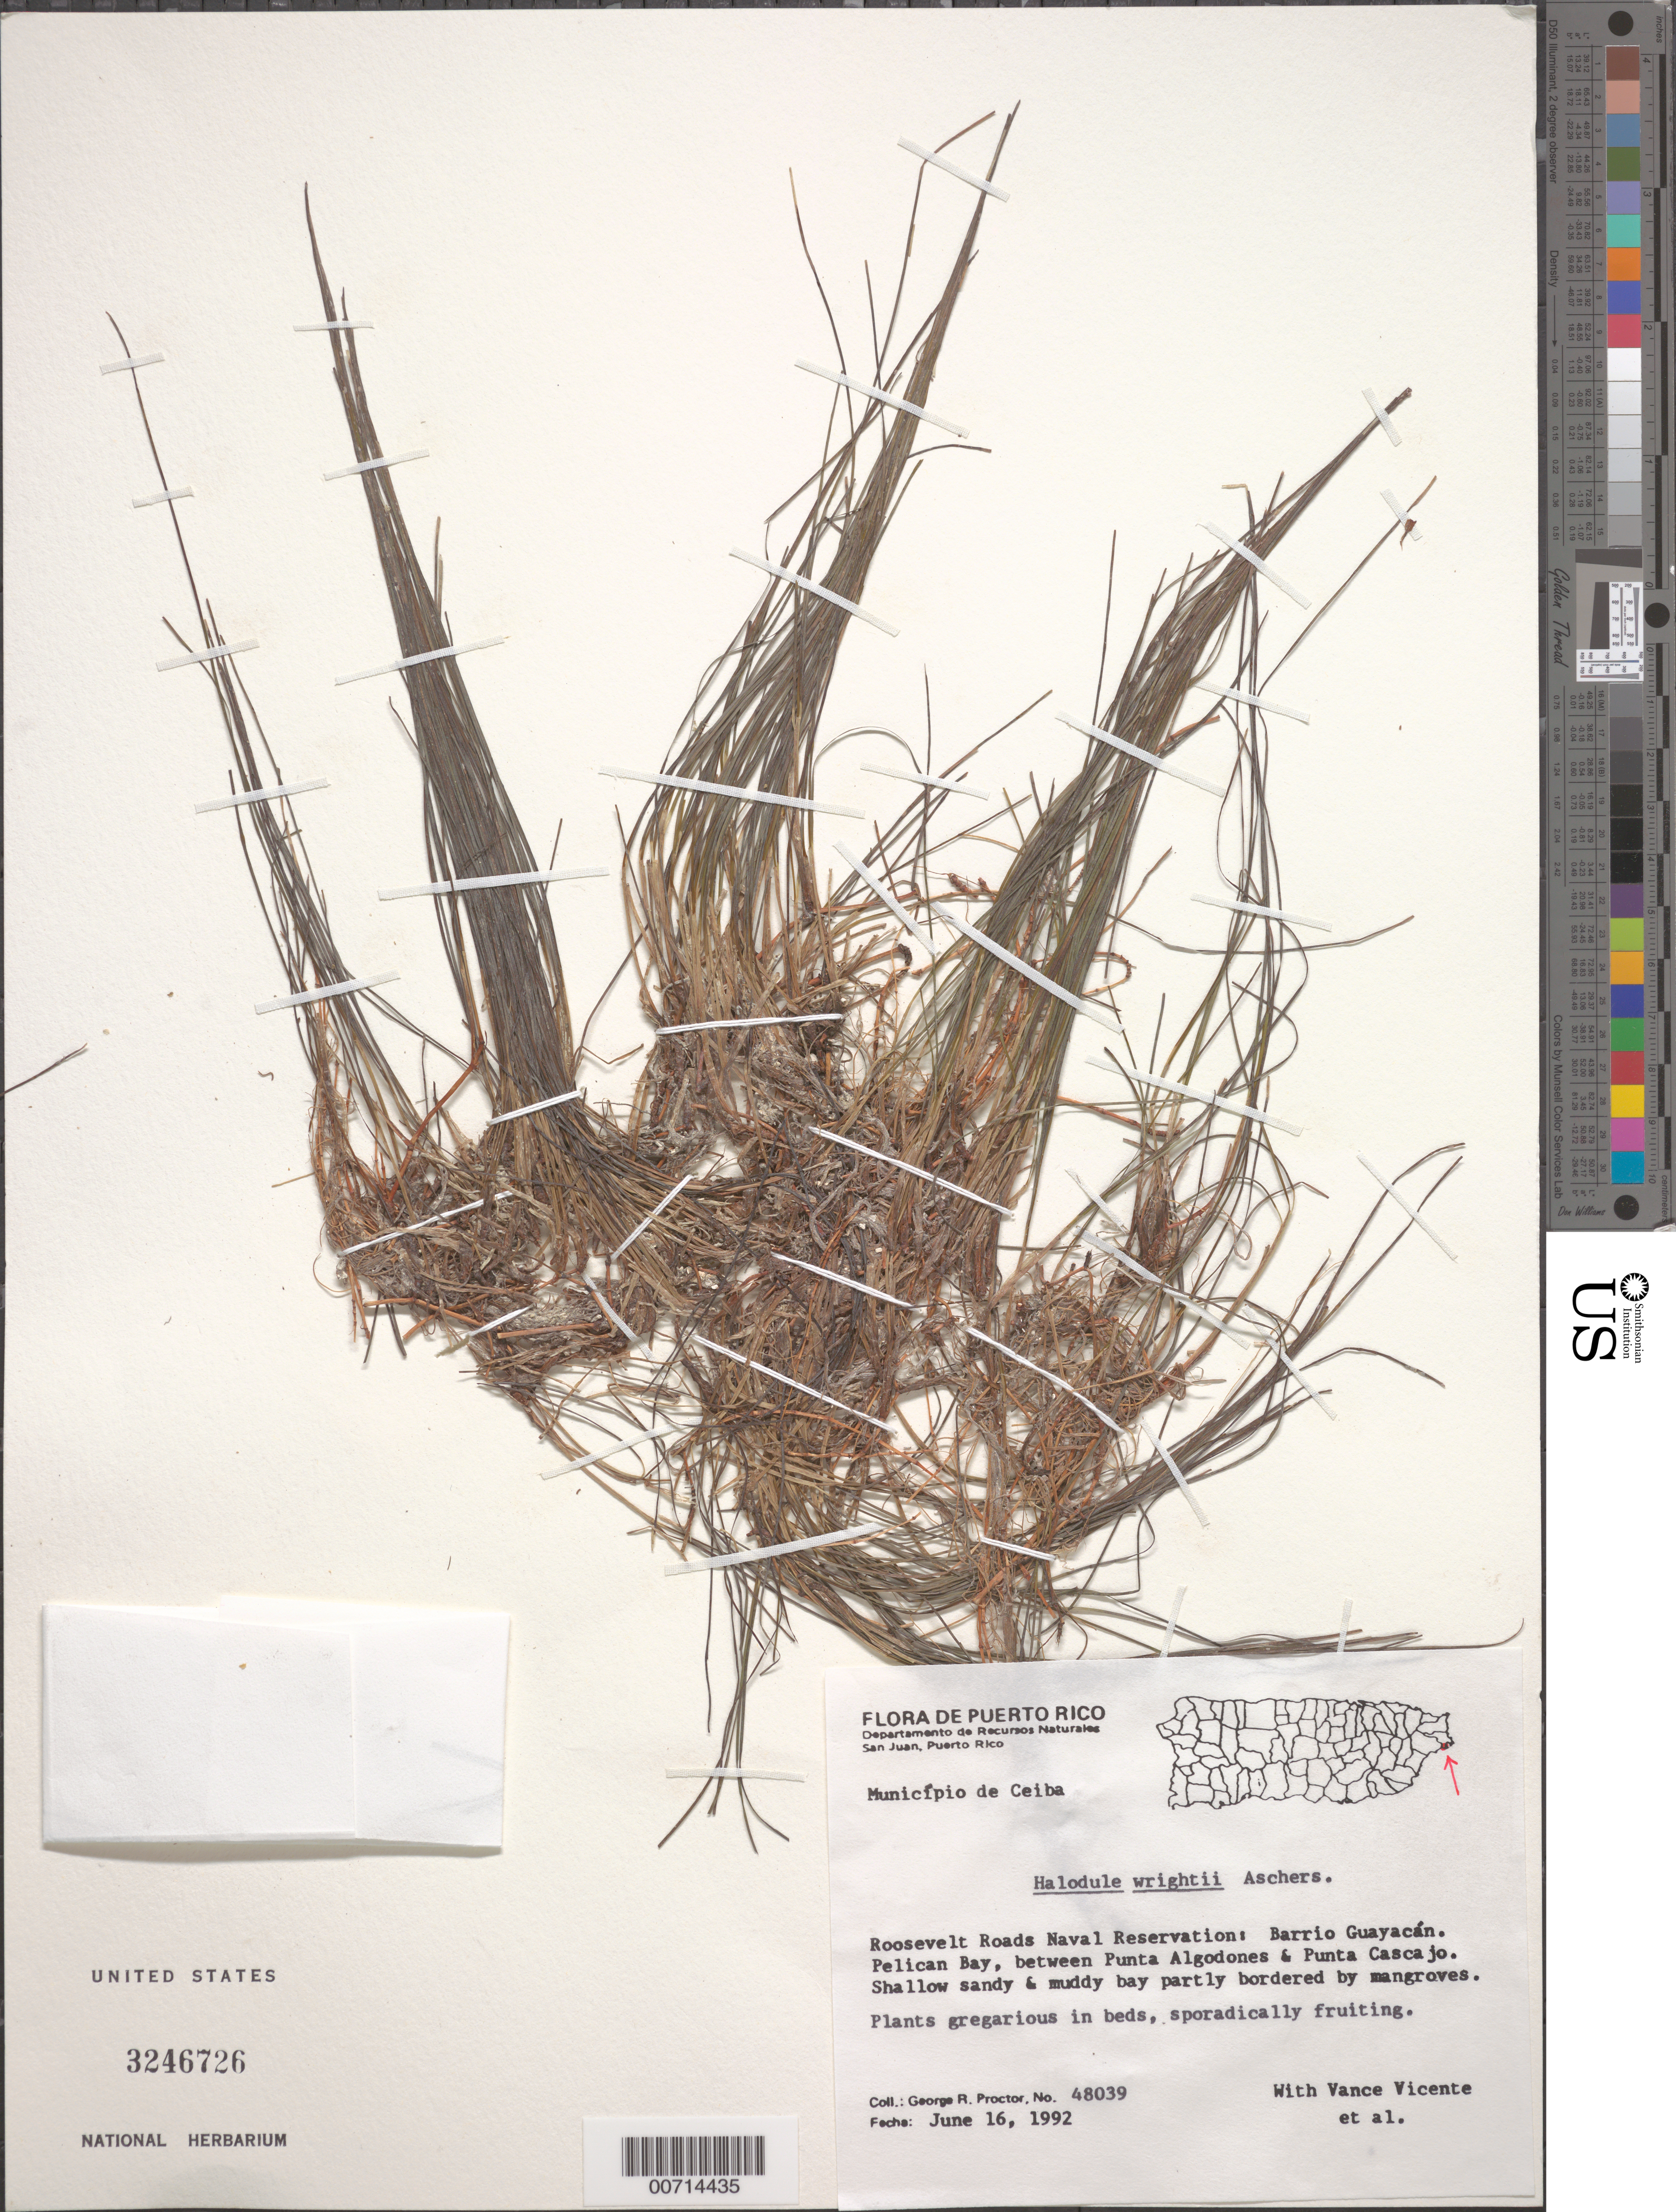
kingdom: Plantae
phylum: Tracheophyta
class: Liliopsida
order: Alismatales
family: Cymodoceaceae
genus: Halodule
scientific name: Halodule wrightii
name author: Asch.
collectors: G. R. Proctor, V. Vicente & et al.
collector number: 48039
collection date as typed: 16 Jun 1992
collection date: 1992-06-16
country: Puerto Rico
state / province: Ceiba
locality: Roosevelt Rds Naval Res., Barrio Guayacan: Pelican Bay, btw Punta Algodones & Punta Cascajo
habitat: Shallow sandy & muddy bay partly bordered by mangroves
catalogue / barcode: US 3246726